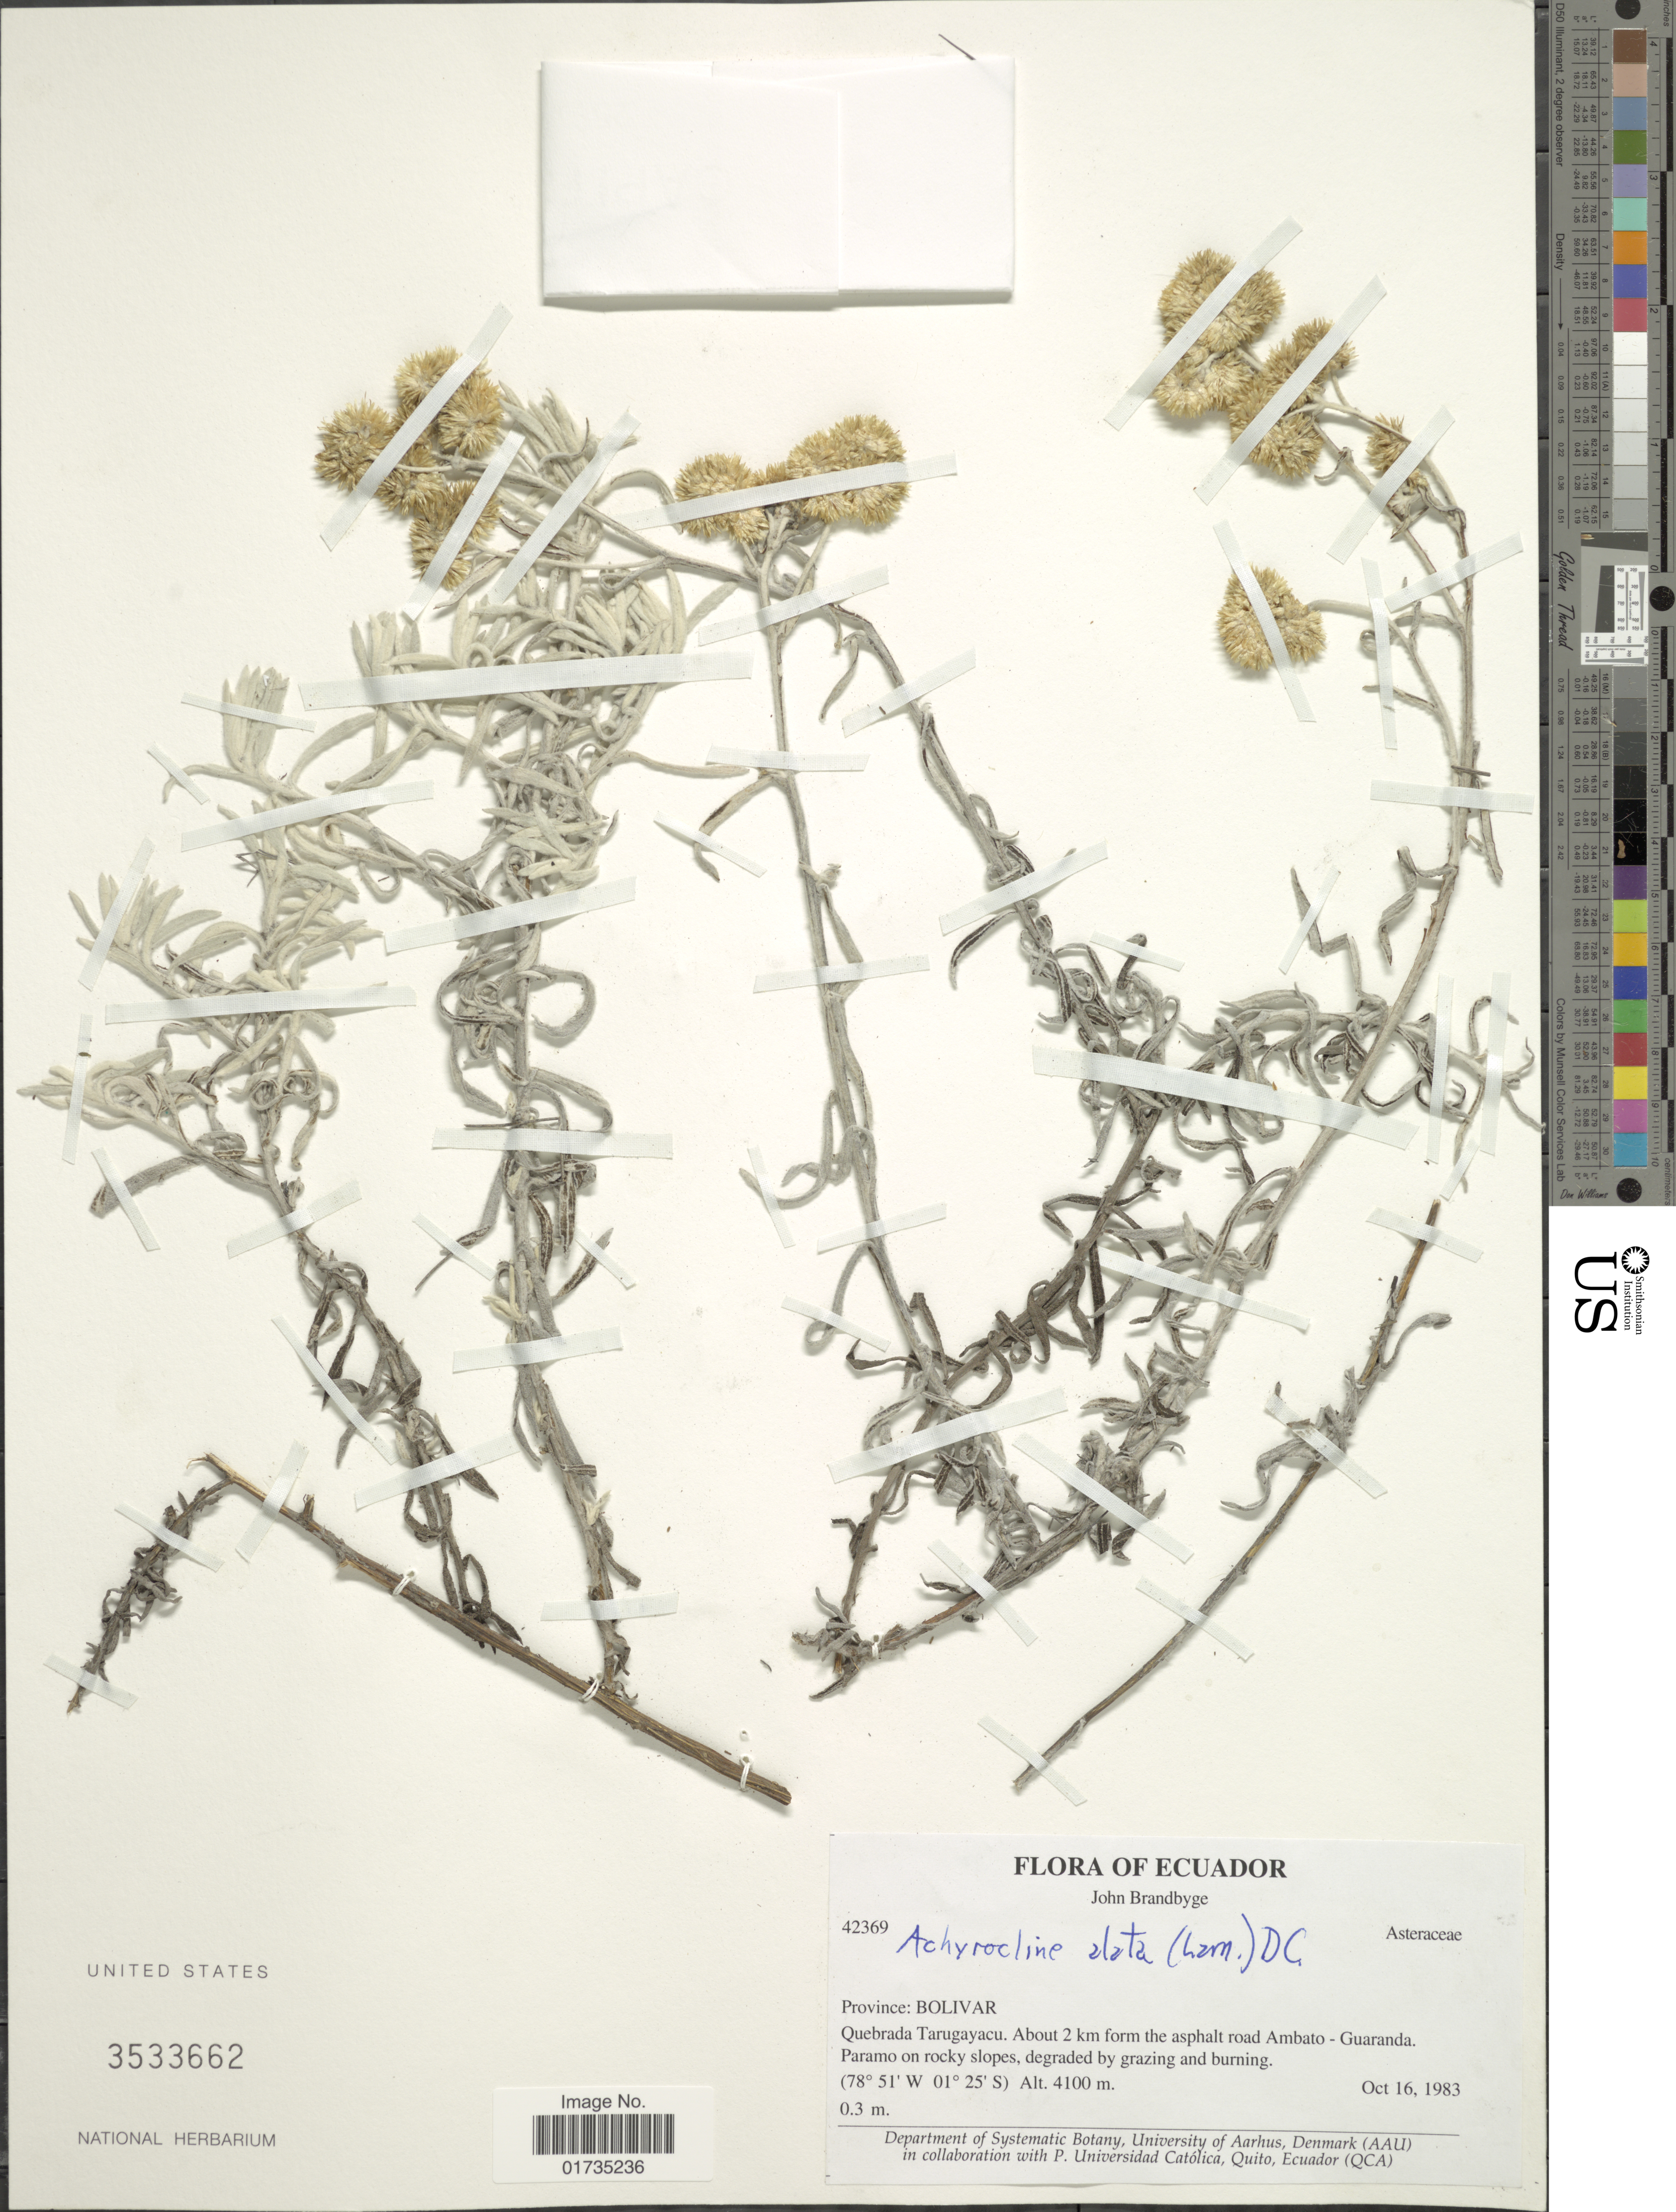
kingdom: Plantae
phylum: Tracheophyta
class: Magnoliopsida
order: Asterales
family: Asteraceae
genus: Achyrocline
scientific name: Achyrocline alata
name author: (Kunth) DC.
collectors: J. Brandbyge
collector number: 42369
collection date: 1983-10-16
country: Ecuador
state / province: Bolívar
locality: Ecuador. Province: Bolívar. Quebrada Tarugayacu. About 2 km from the asphalt road Ambato-Guaranda Masavacho.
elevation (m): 4100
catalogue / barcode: US 3533662